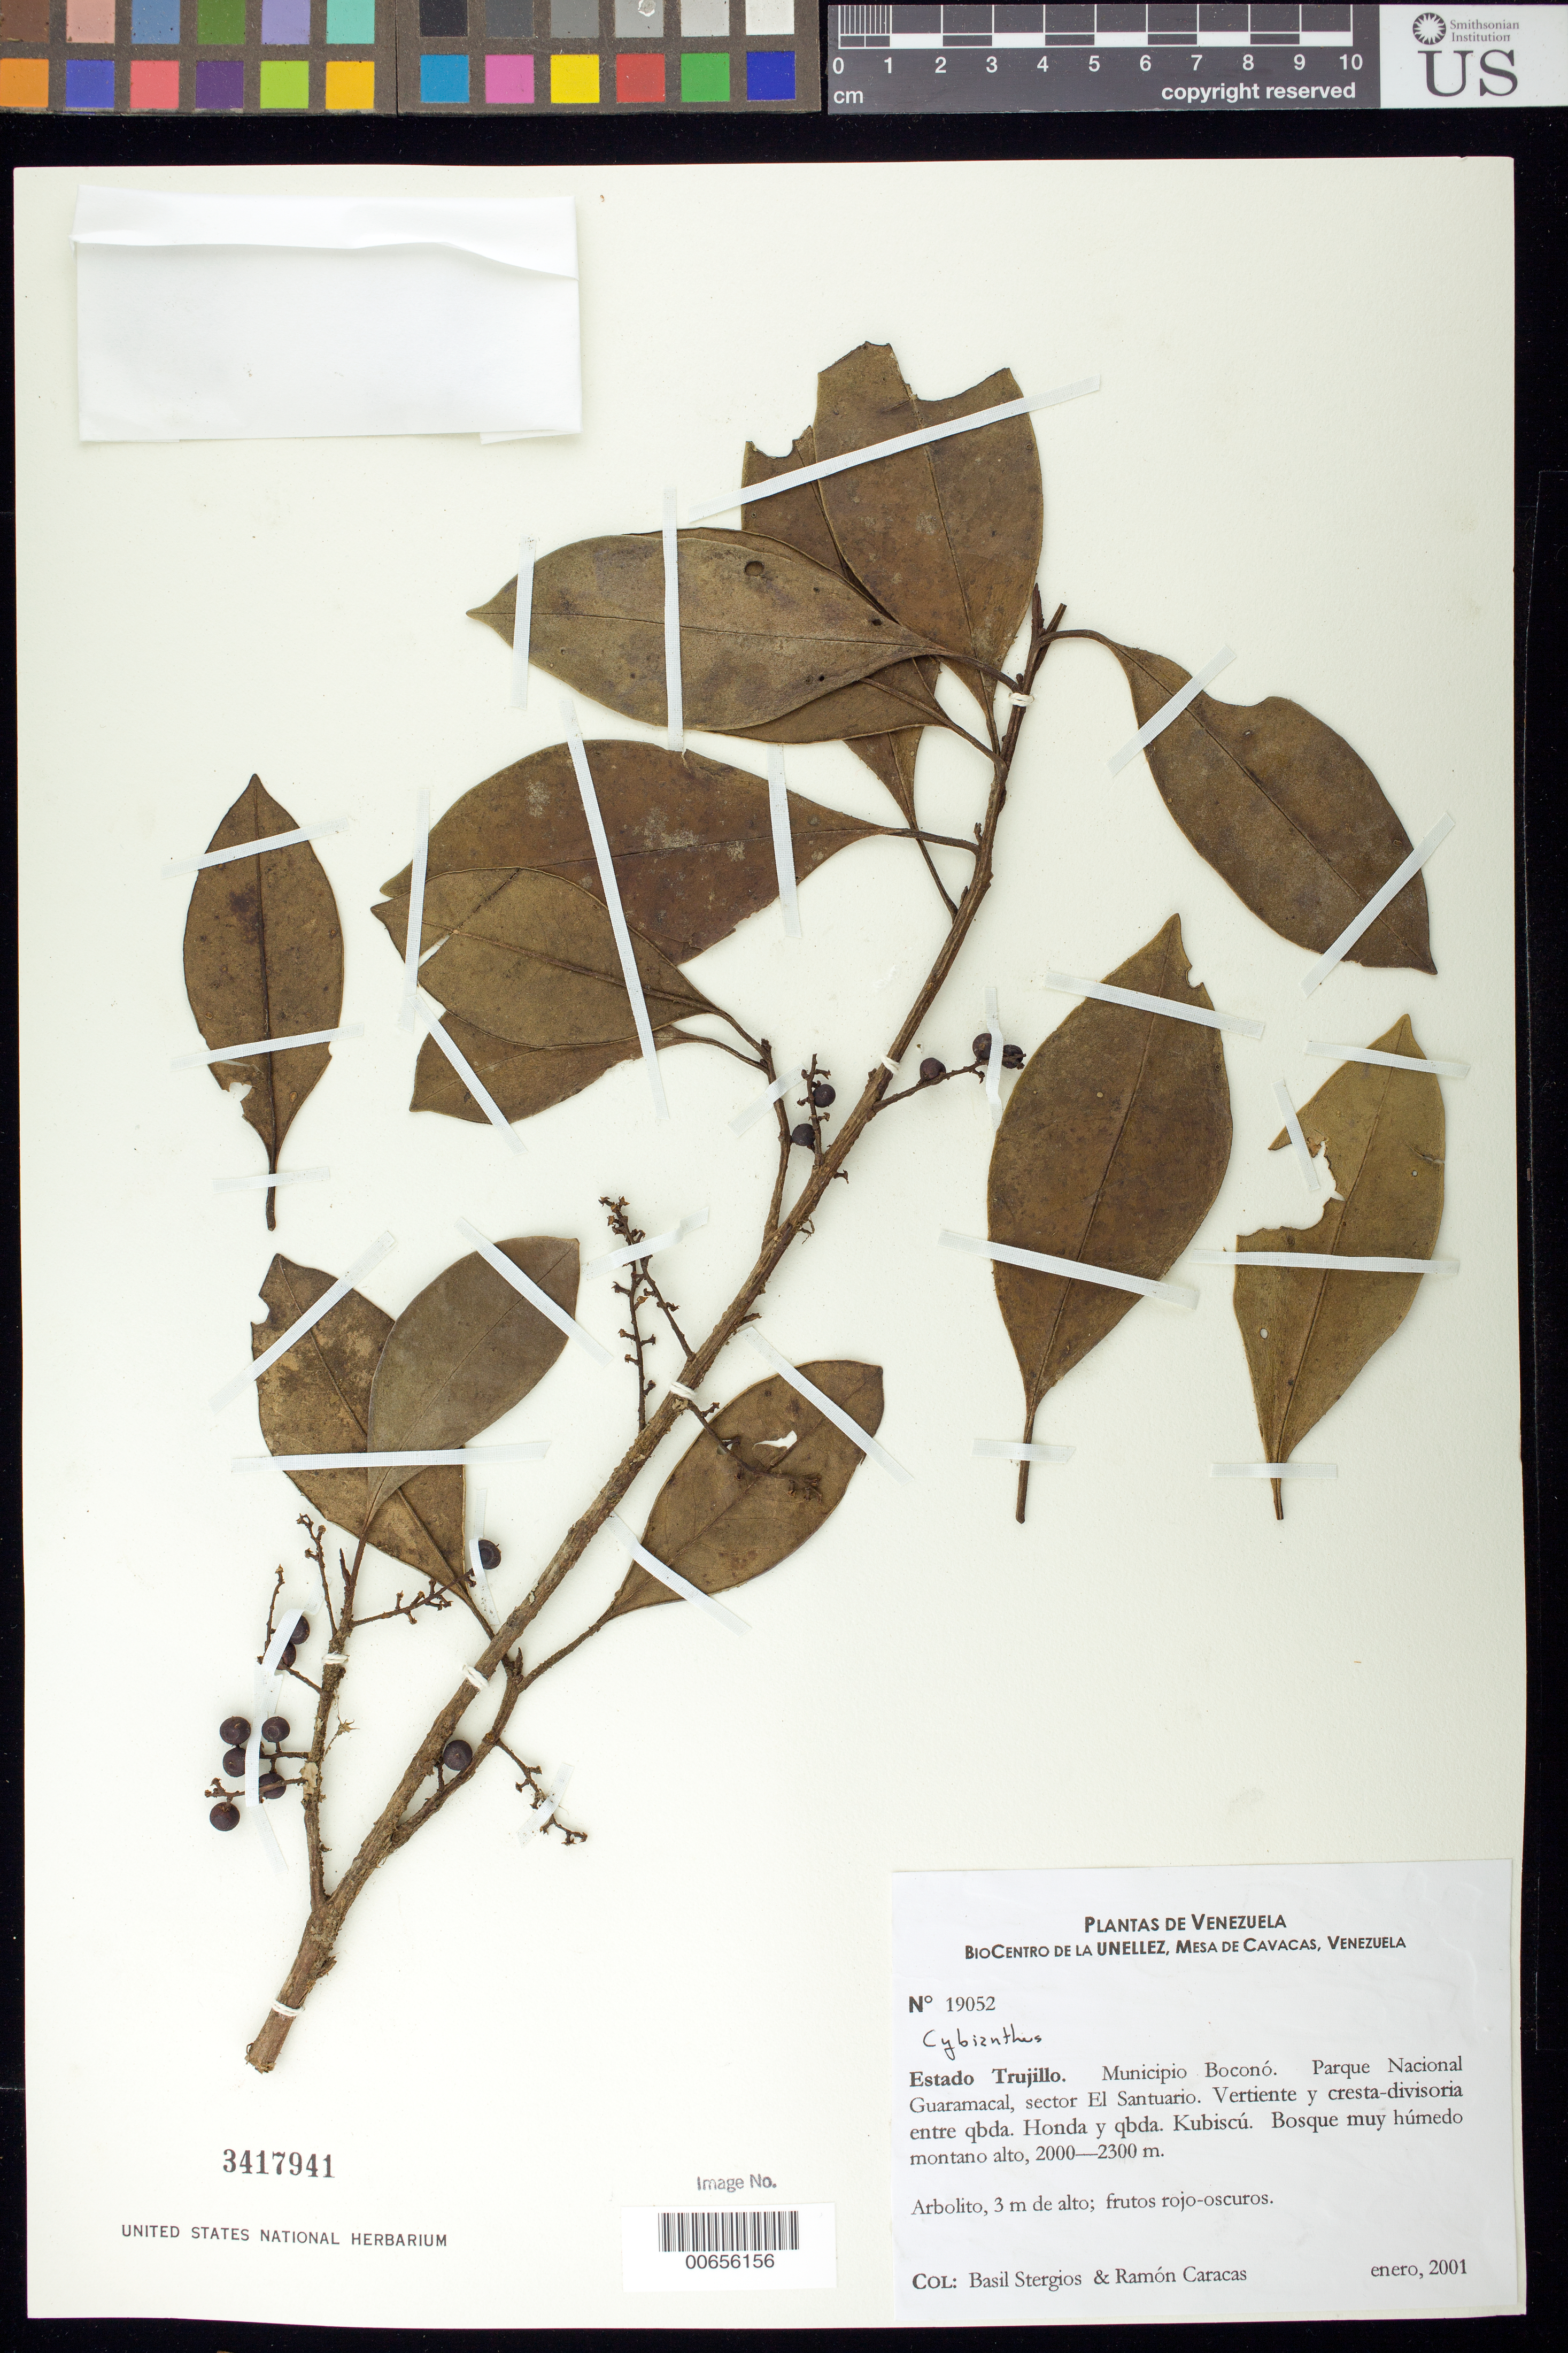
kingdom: Plantae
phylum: Tracheophyta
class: Magnoliopsida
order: Ericales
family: Primulaceae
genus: Cybianthus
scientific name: Cybianthus sp.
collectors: B. G. Stergios & R. Caracas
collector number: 19052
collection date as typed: Jan 2001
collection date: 2001-01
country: Venezuela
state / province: Trujillo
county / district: Boconó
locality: Parque Nacional Guaramacal, sector El Santuario, vertiente y cresta-divisoria entre Quebrada Honda y Quebrada Kubiscú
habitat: Bosque muy húmedo montano alto.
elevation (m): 2000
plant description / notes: FTG, MER, MY, NY, PORT, US, VEN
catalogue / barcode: US 3417941